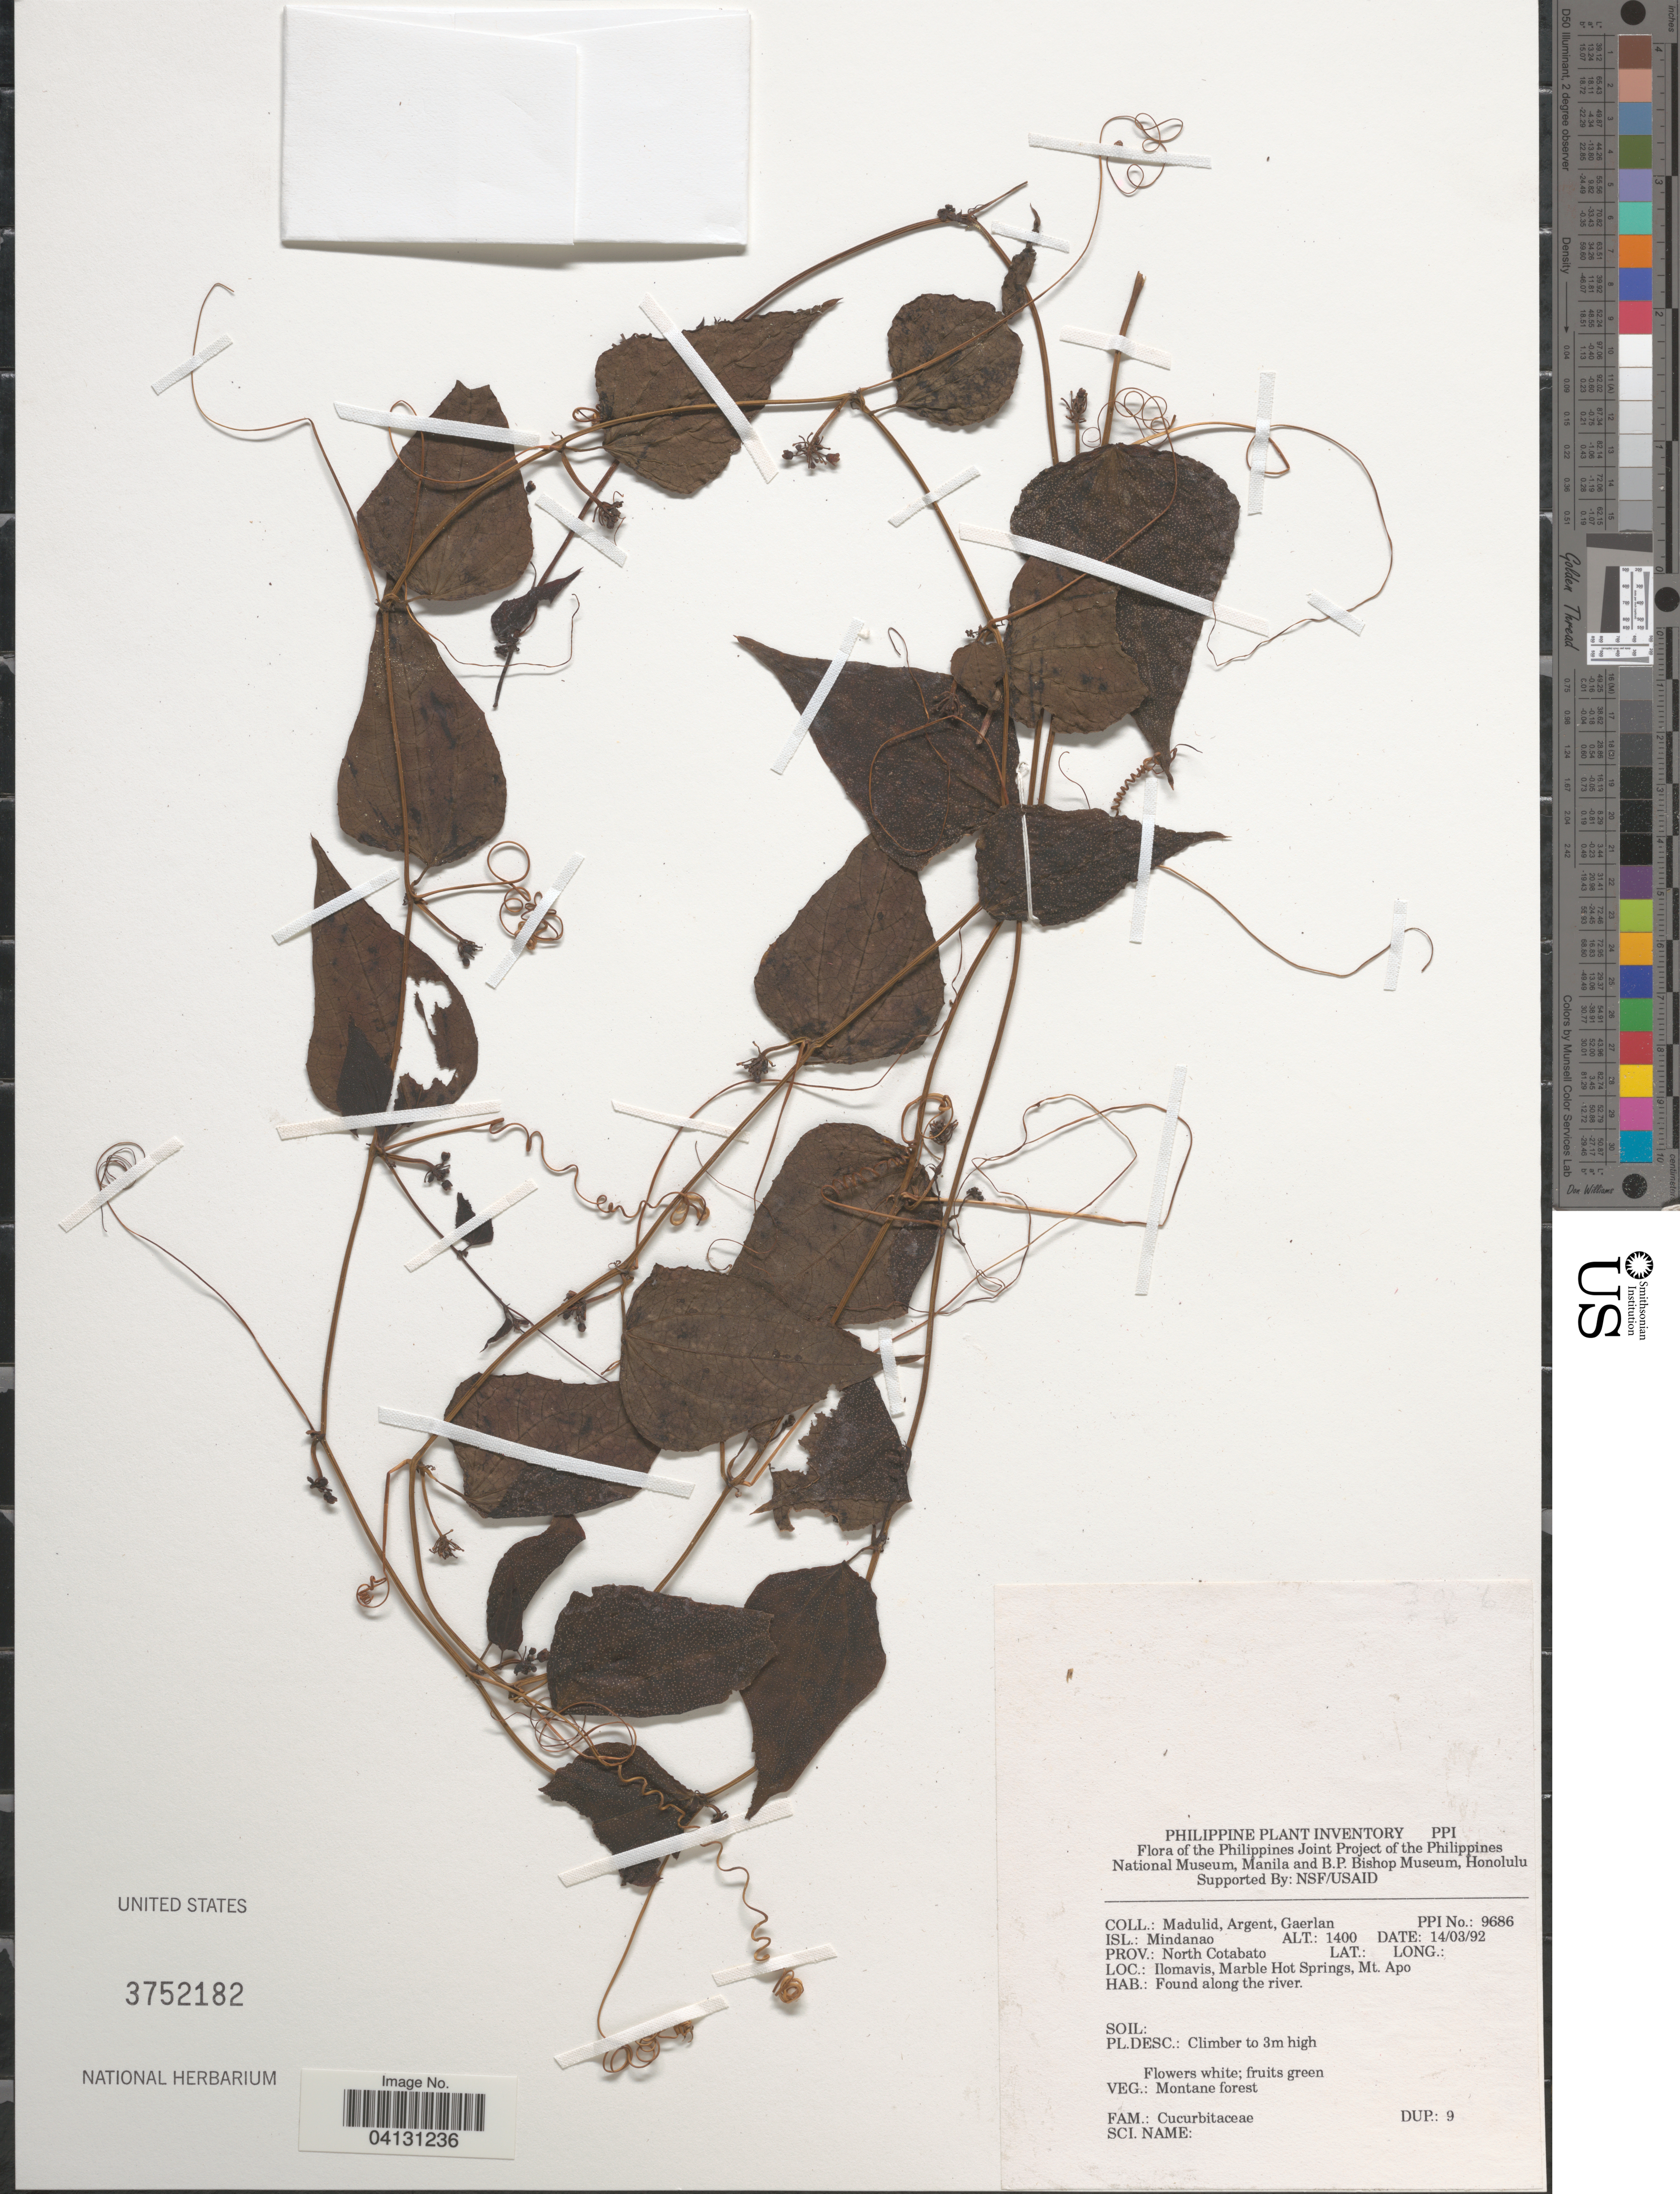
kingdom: Plantae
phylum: Tracheophyta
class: Magnoliopsida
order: Cucurbitales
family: Cucurbitaceae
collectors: Madulid, Argent & Gaerlan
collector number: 9686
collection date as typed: Transcribed d/m/y: 14/3/92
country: Philippines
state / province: Soccsksargen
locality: Isl.: Mindanao. Prov.: North Cotabato. Ilomavis, Marble Hot Springs, Mt. Apo.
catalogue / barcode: US 3752182